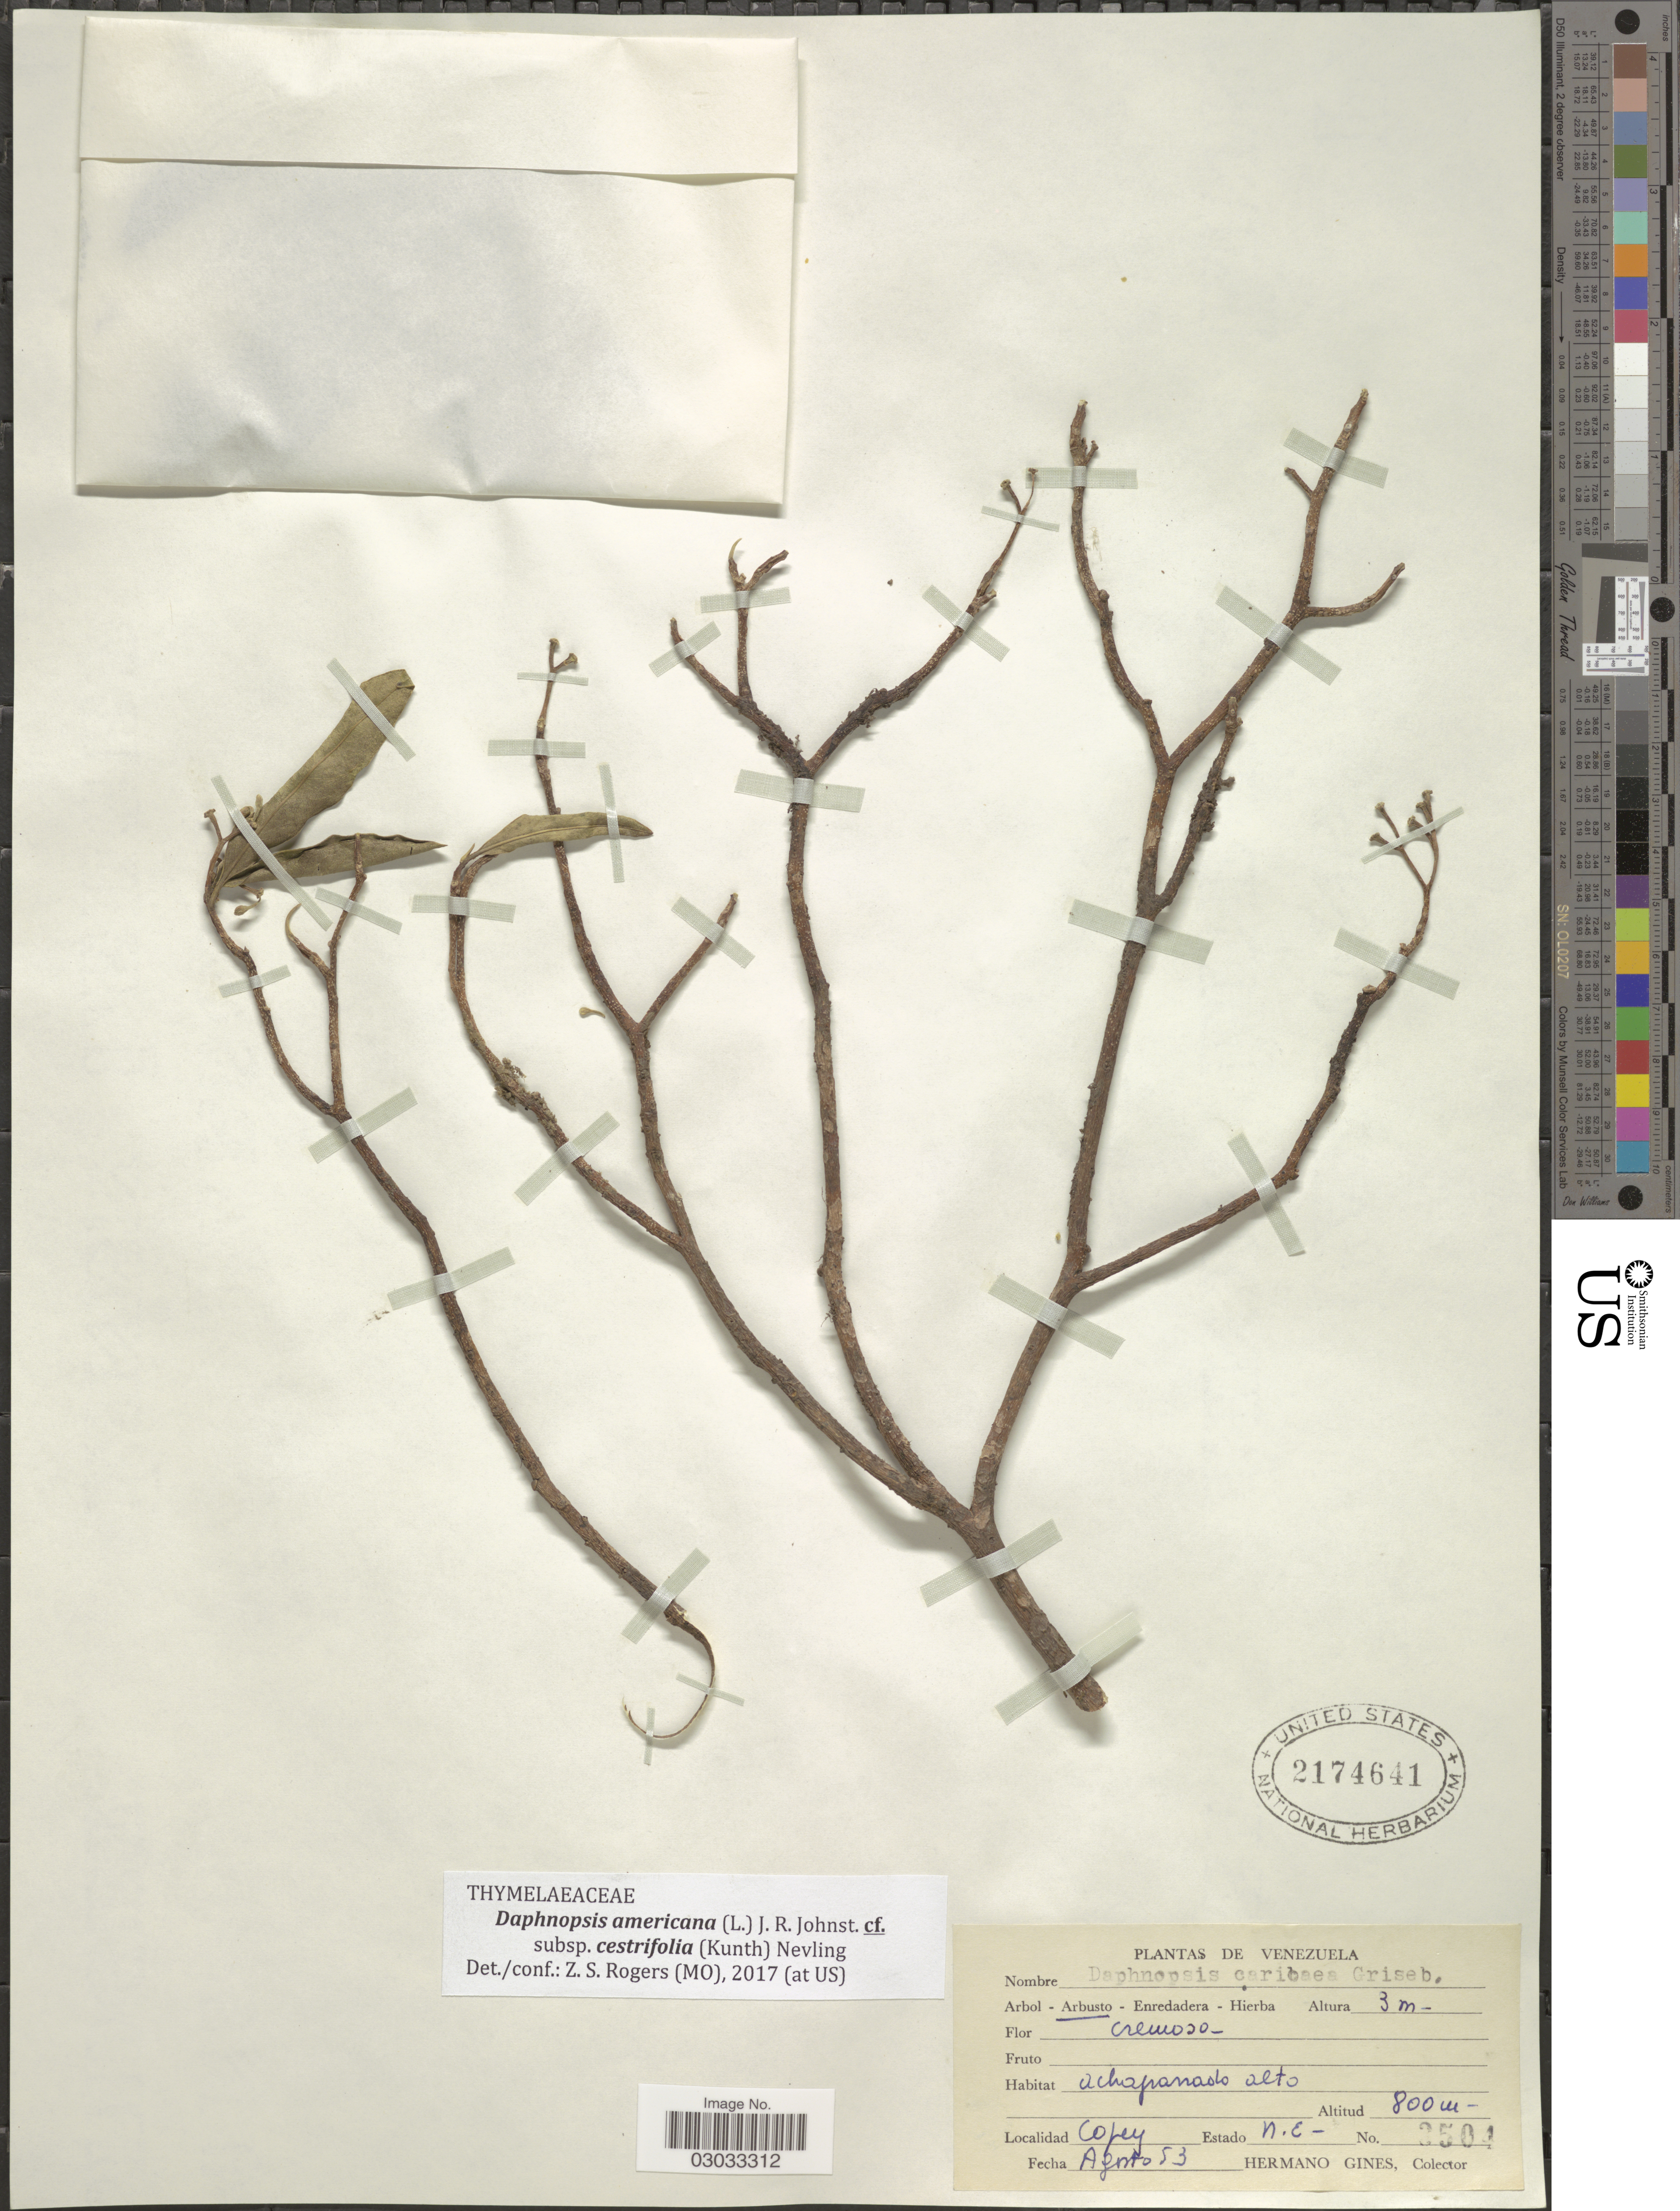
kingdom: Plantae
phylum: Tracheophyta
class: Magnoliopsida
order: Malvales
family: Thymelaeaceae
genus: Daphnopsis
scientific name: Daphnopsis americana subsp. cestrifolia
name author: (Kunth) Nevling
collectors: Bro. Gines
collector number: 3504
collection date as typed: Transcribed d/m/y: /8/53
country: Venezuela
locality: Achapanado alto, Copey, Estado N.E.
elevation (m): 800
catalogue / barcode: US 2174641